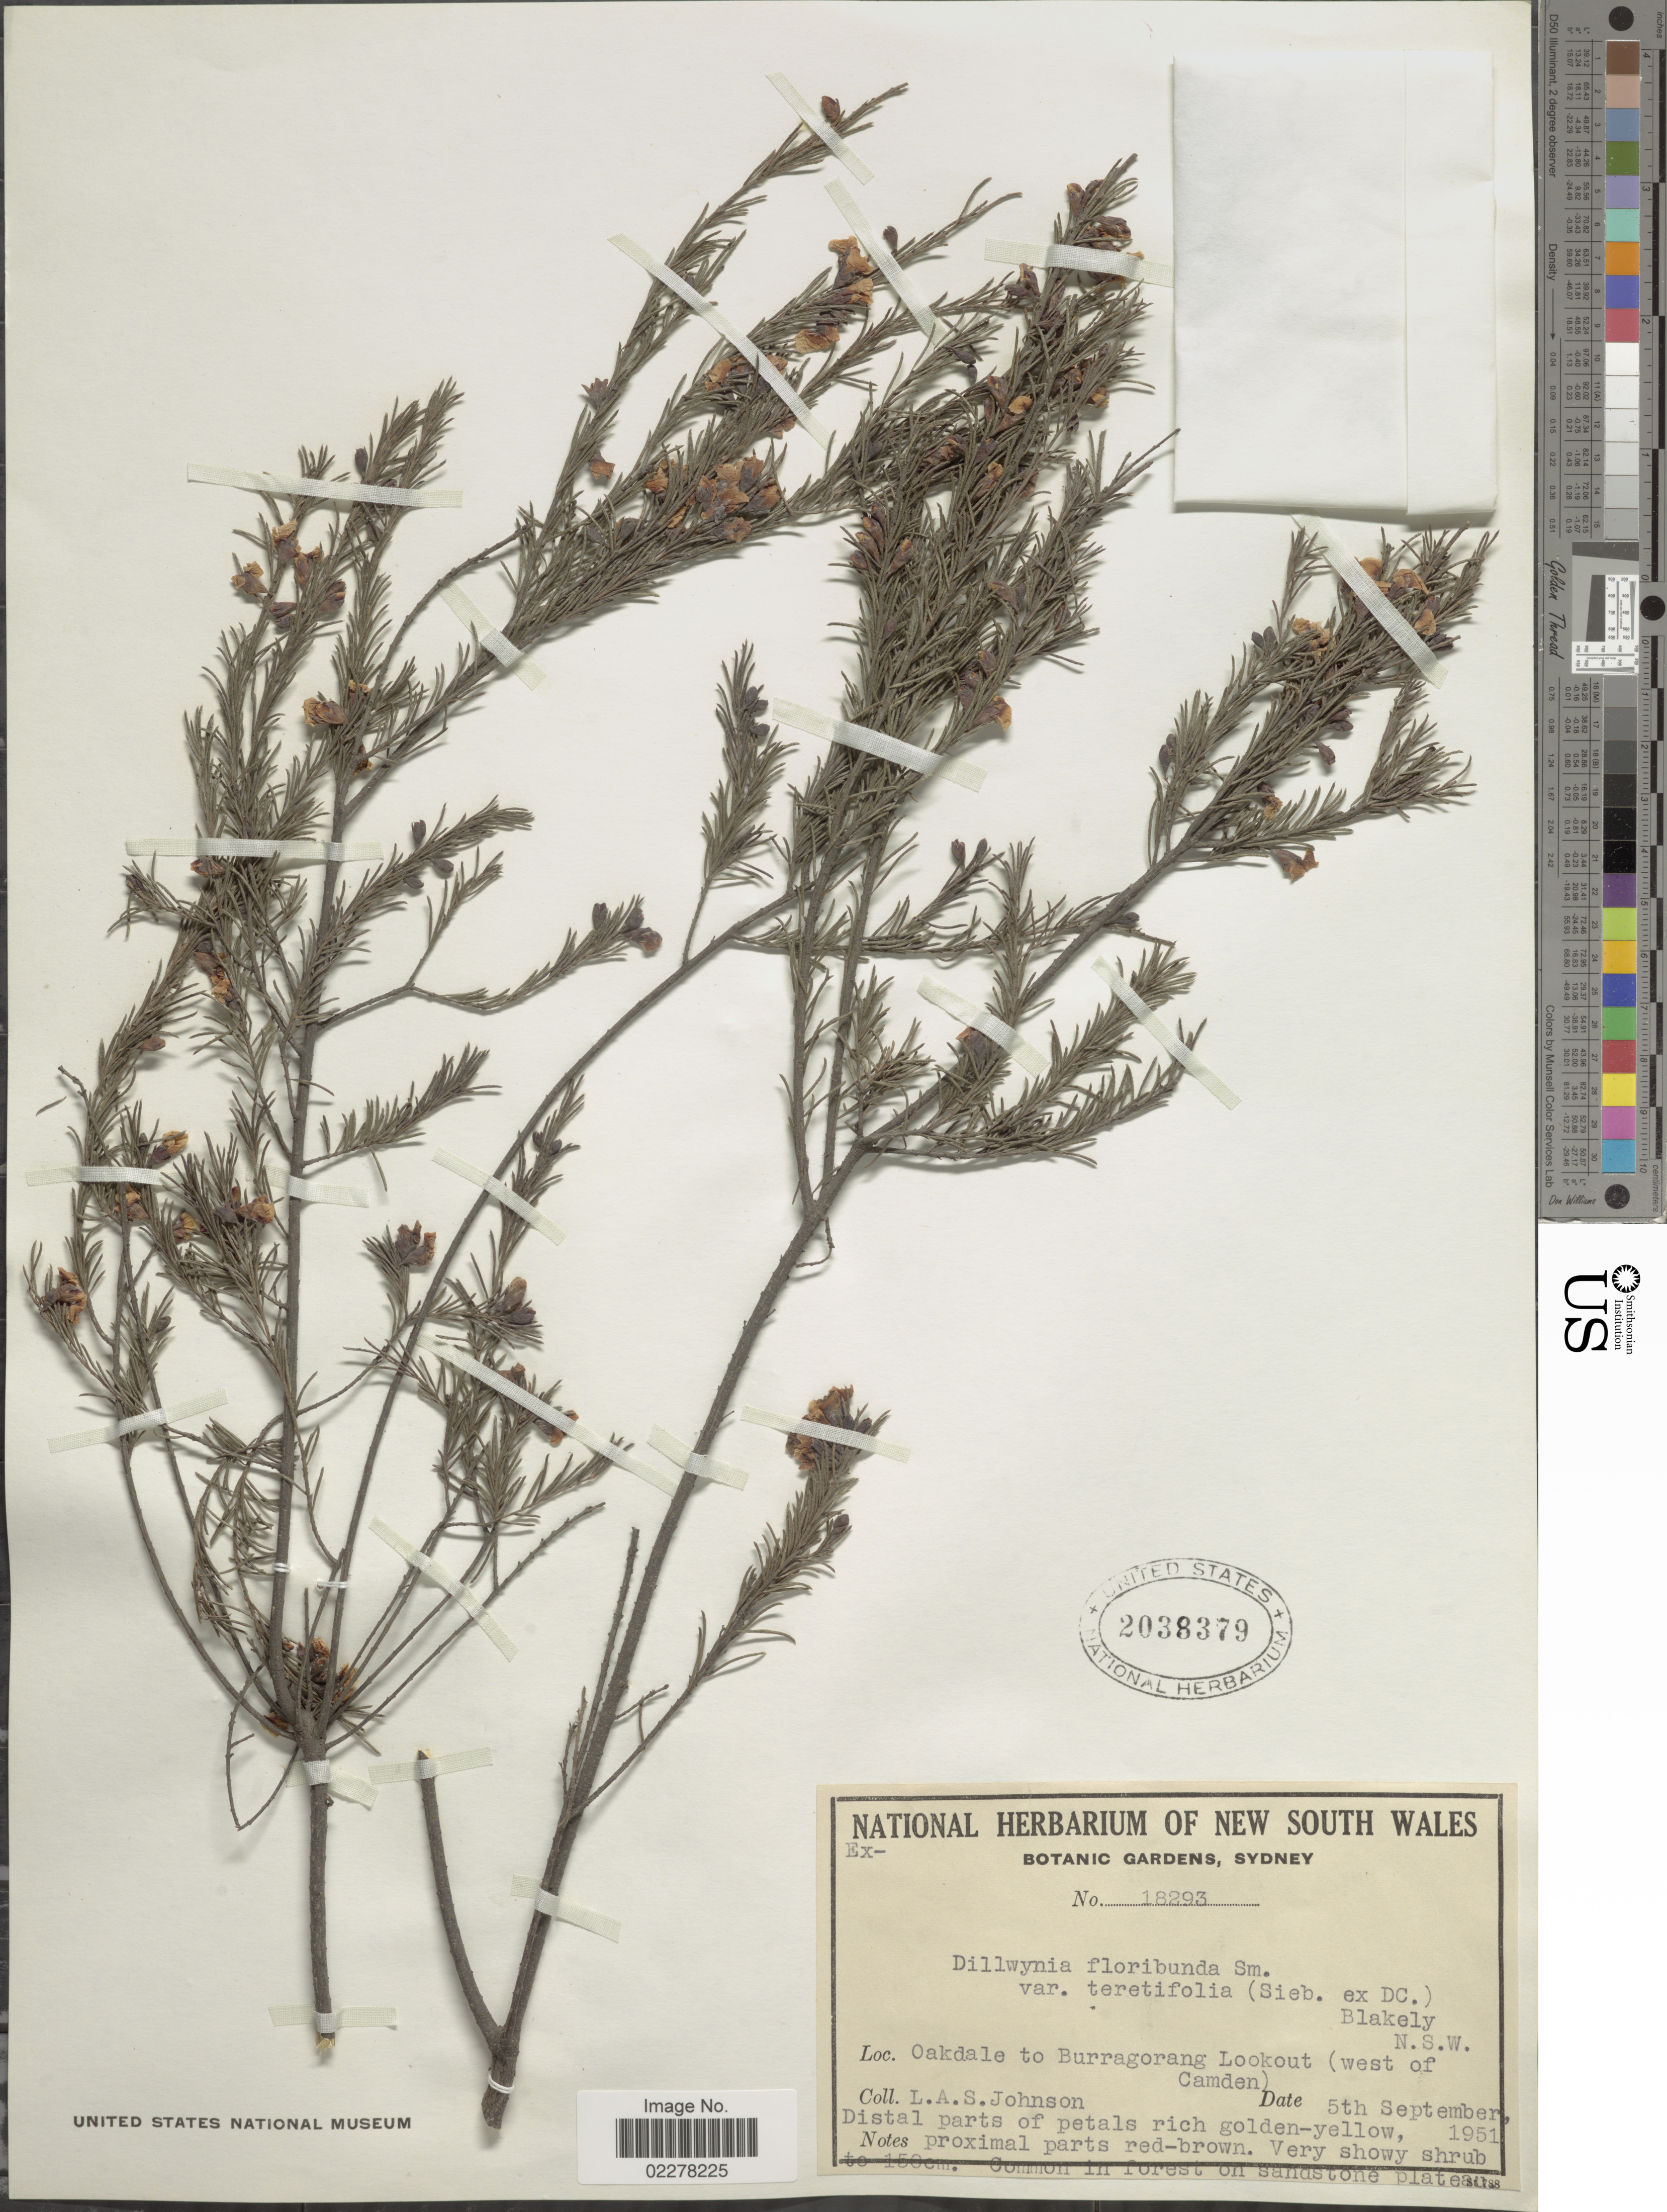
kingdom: Plantae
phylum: Tracheophyta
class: Magnoliopsida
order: Fabales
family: Fabaceae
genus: Dillwynia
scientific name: Dillwynia floribunda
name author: Sm.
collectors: L. A. S. Johnson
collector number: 18293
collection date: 1951-09-05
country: Australia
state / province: New South Wales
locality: Oakdale to Burragorang Lookout (west of Camden) N.S.W.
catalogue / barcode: US 2038379